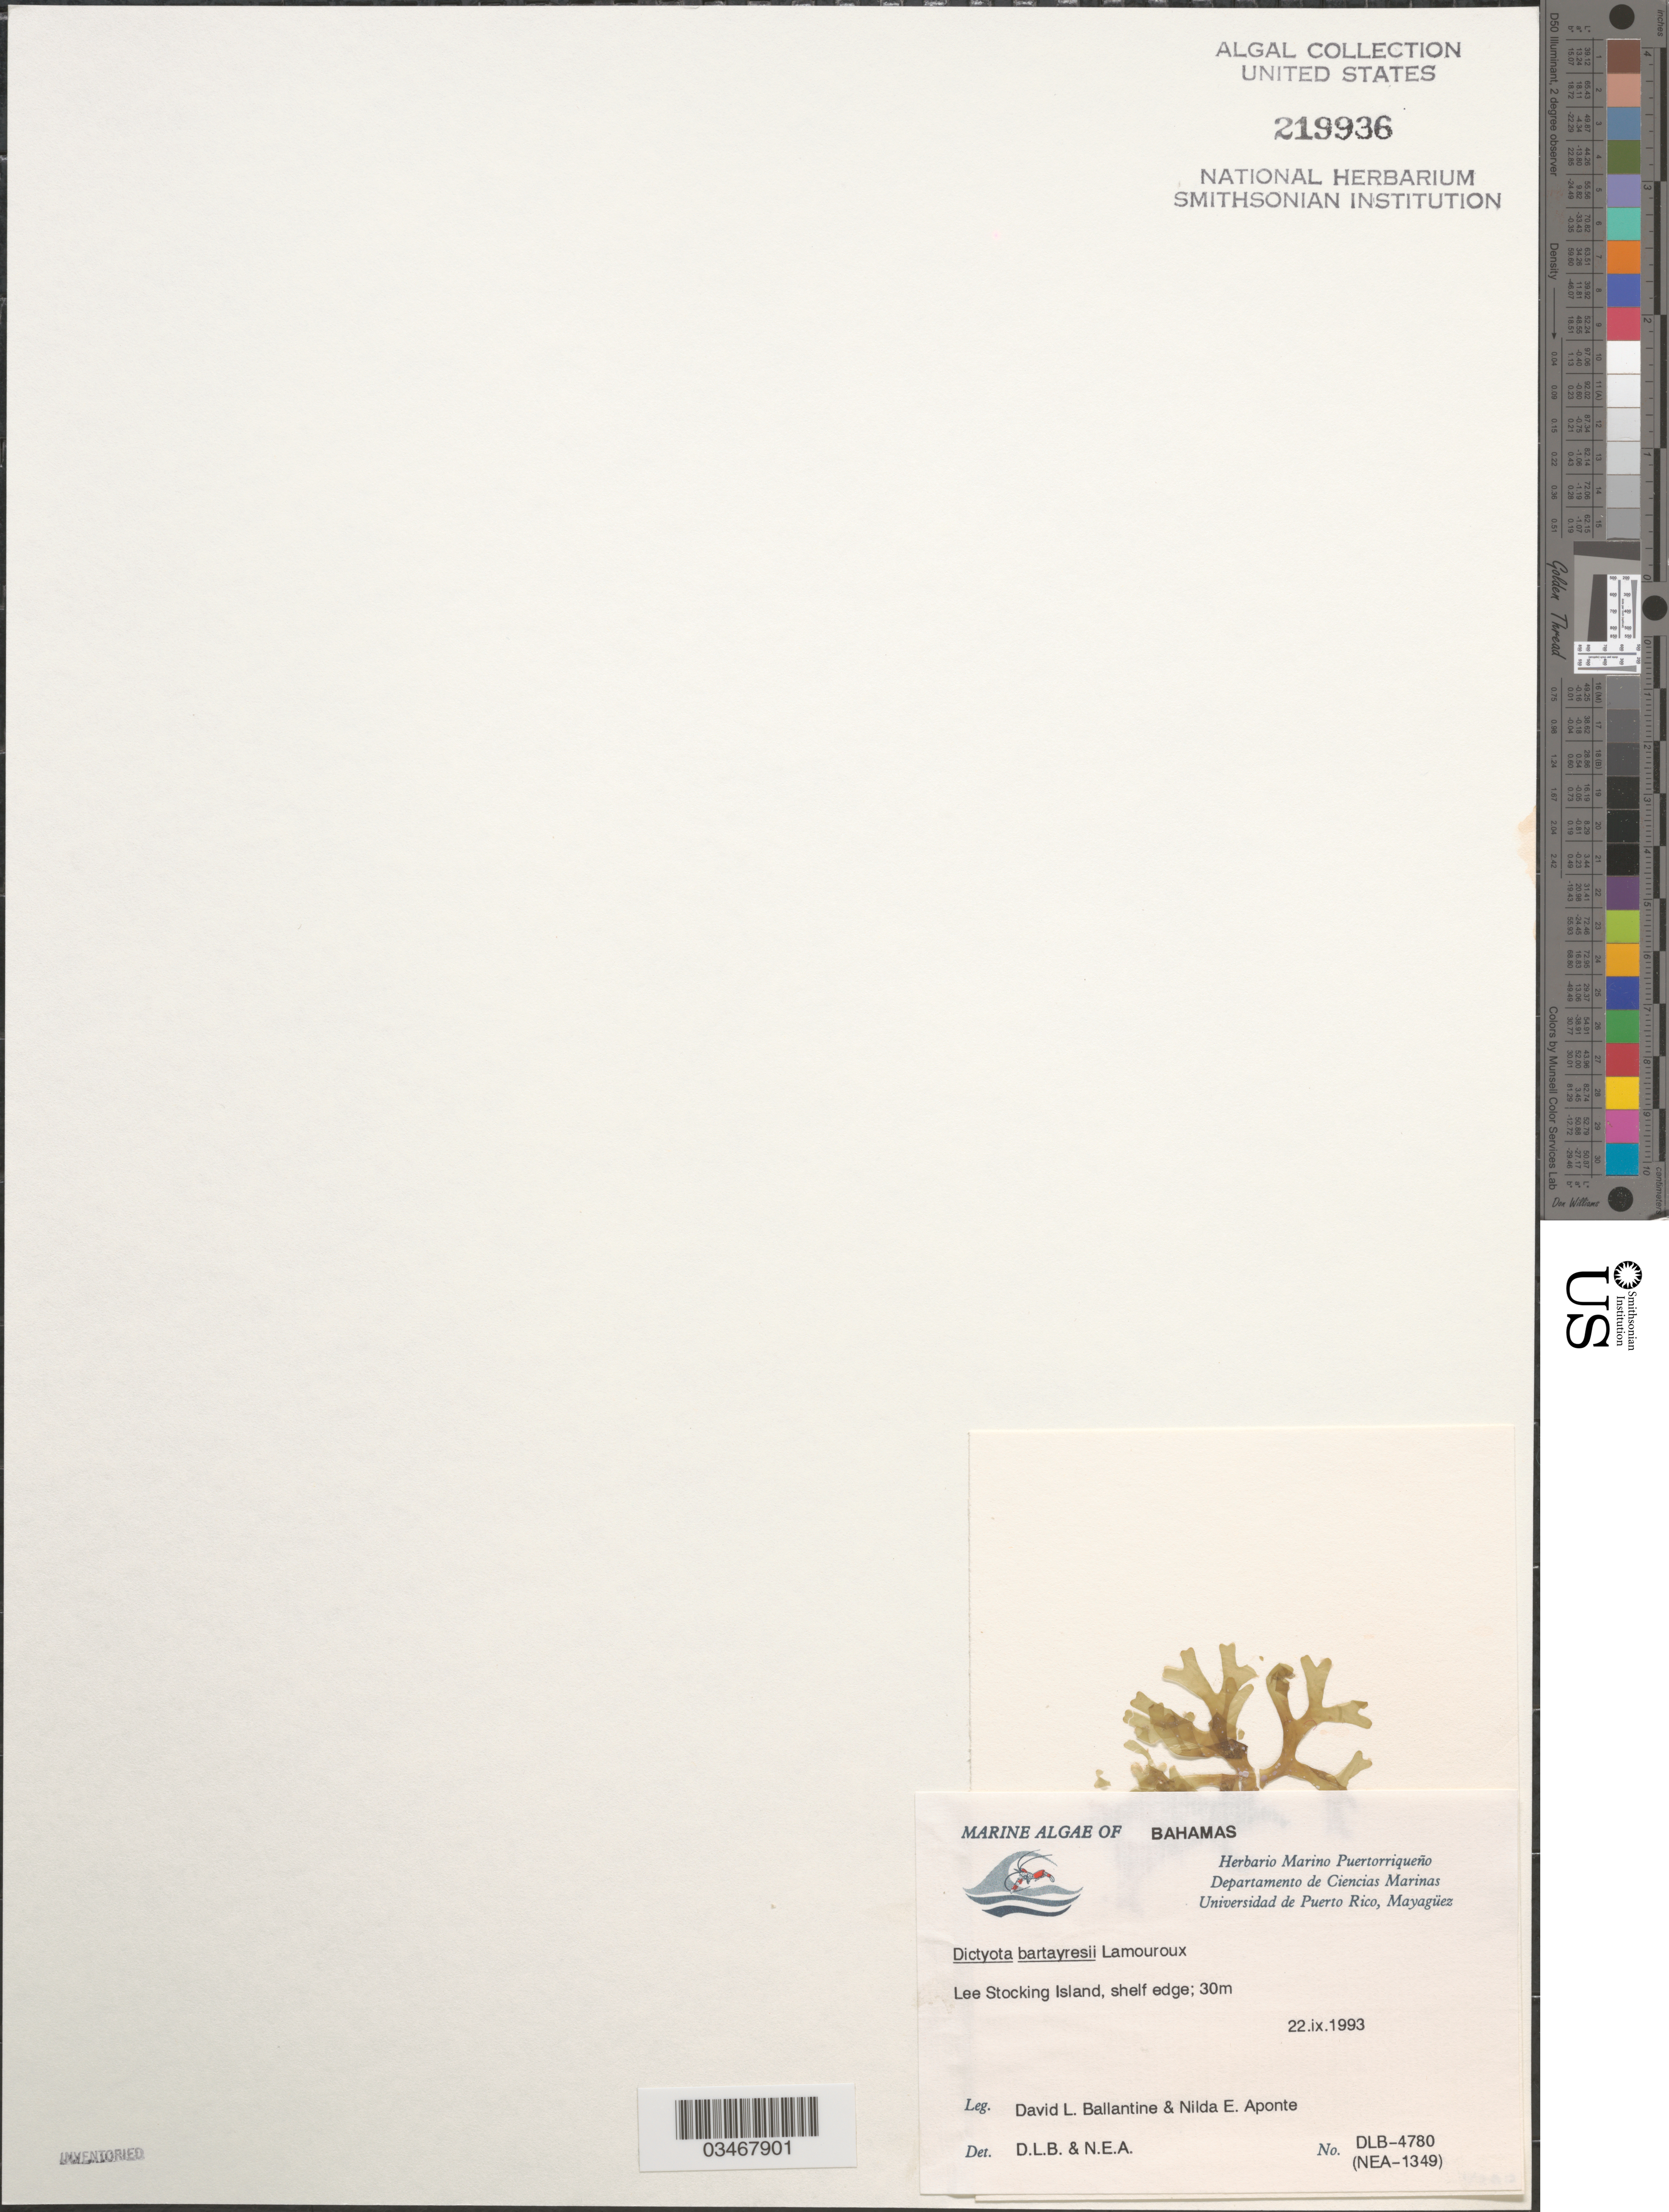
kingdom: Chromista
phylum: Ochrophyta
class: Phaeophyceae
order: Dictyotales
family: Dictyotaceae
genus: Dictyota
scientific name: Dictyota bartayresii J.V. Lamour. nom. illeg.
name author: J.V.Lamouroux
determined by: Ballantine, D. L.; Aponte, N. E.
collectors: D.L. Ballantine & N. E. Aponte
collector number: DLB 4780, NEA 1349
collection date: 1993-09-22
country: Bahamas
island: Lee Stocking Island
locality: Shelf edge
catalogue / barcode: US 219936